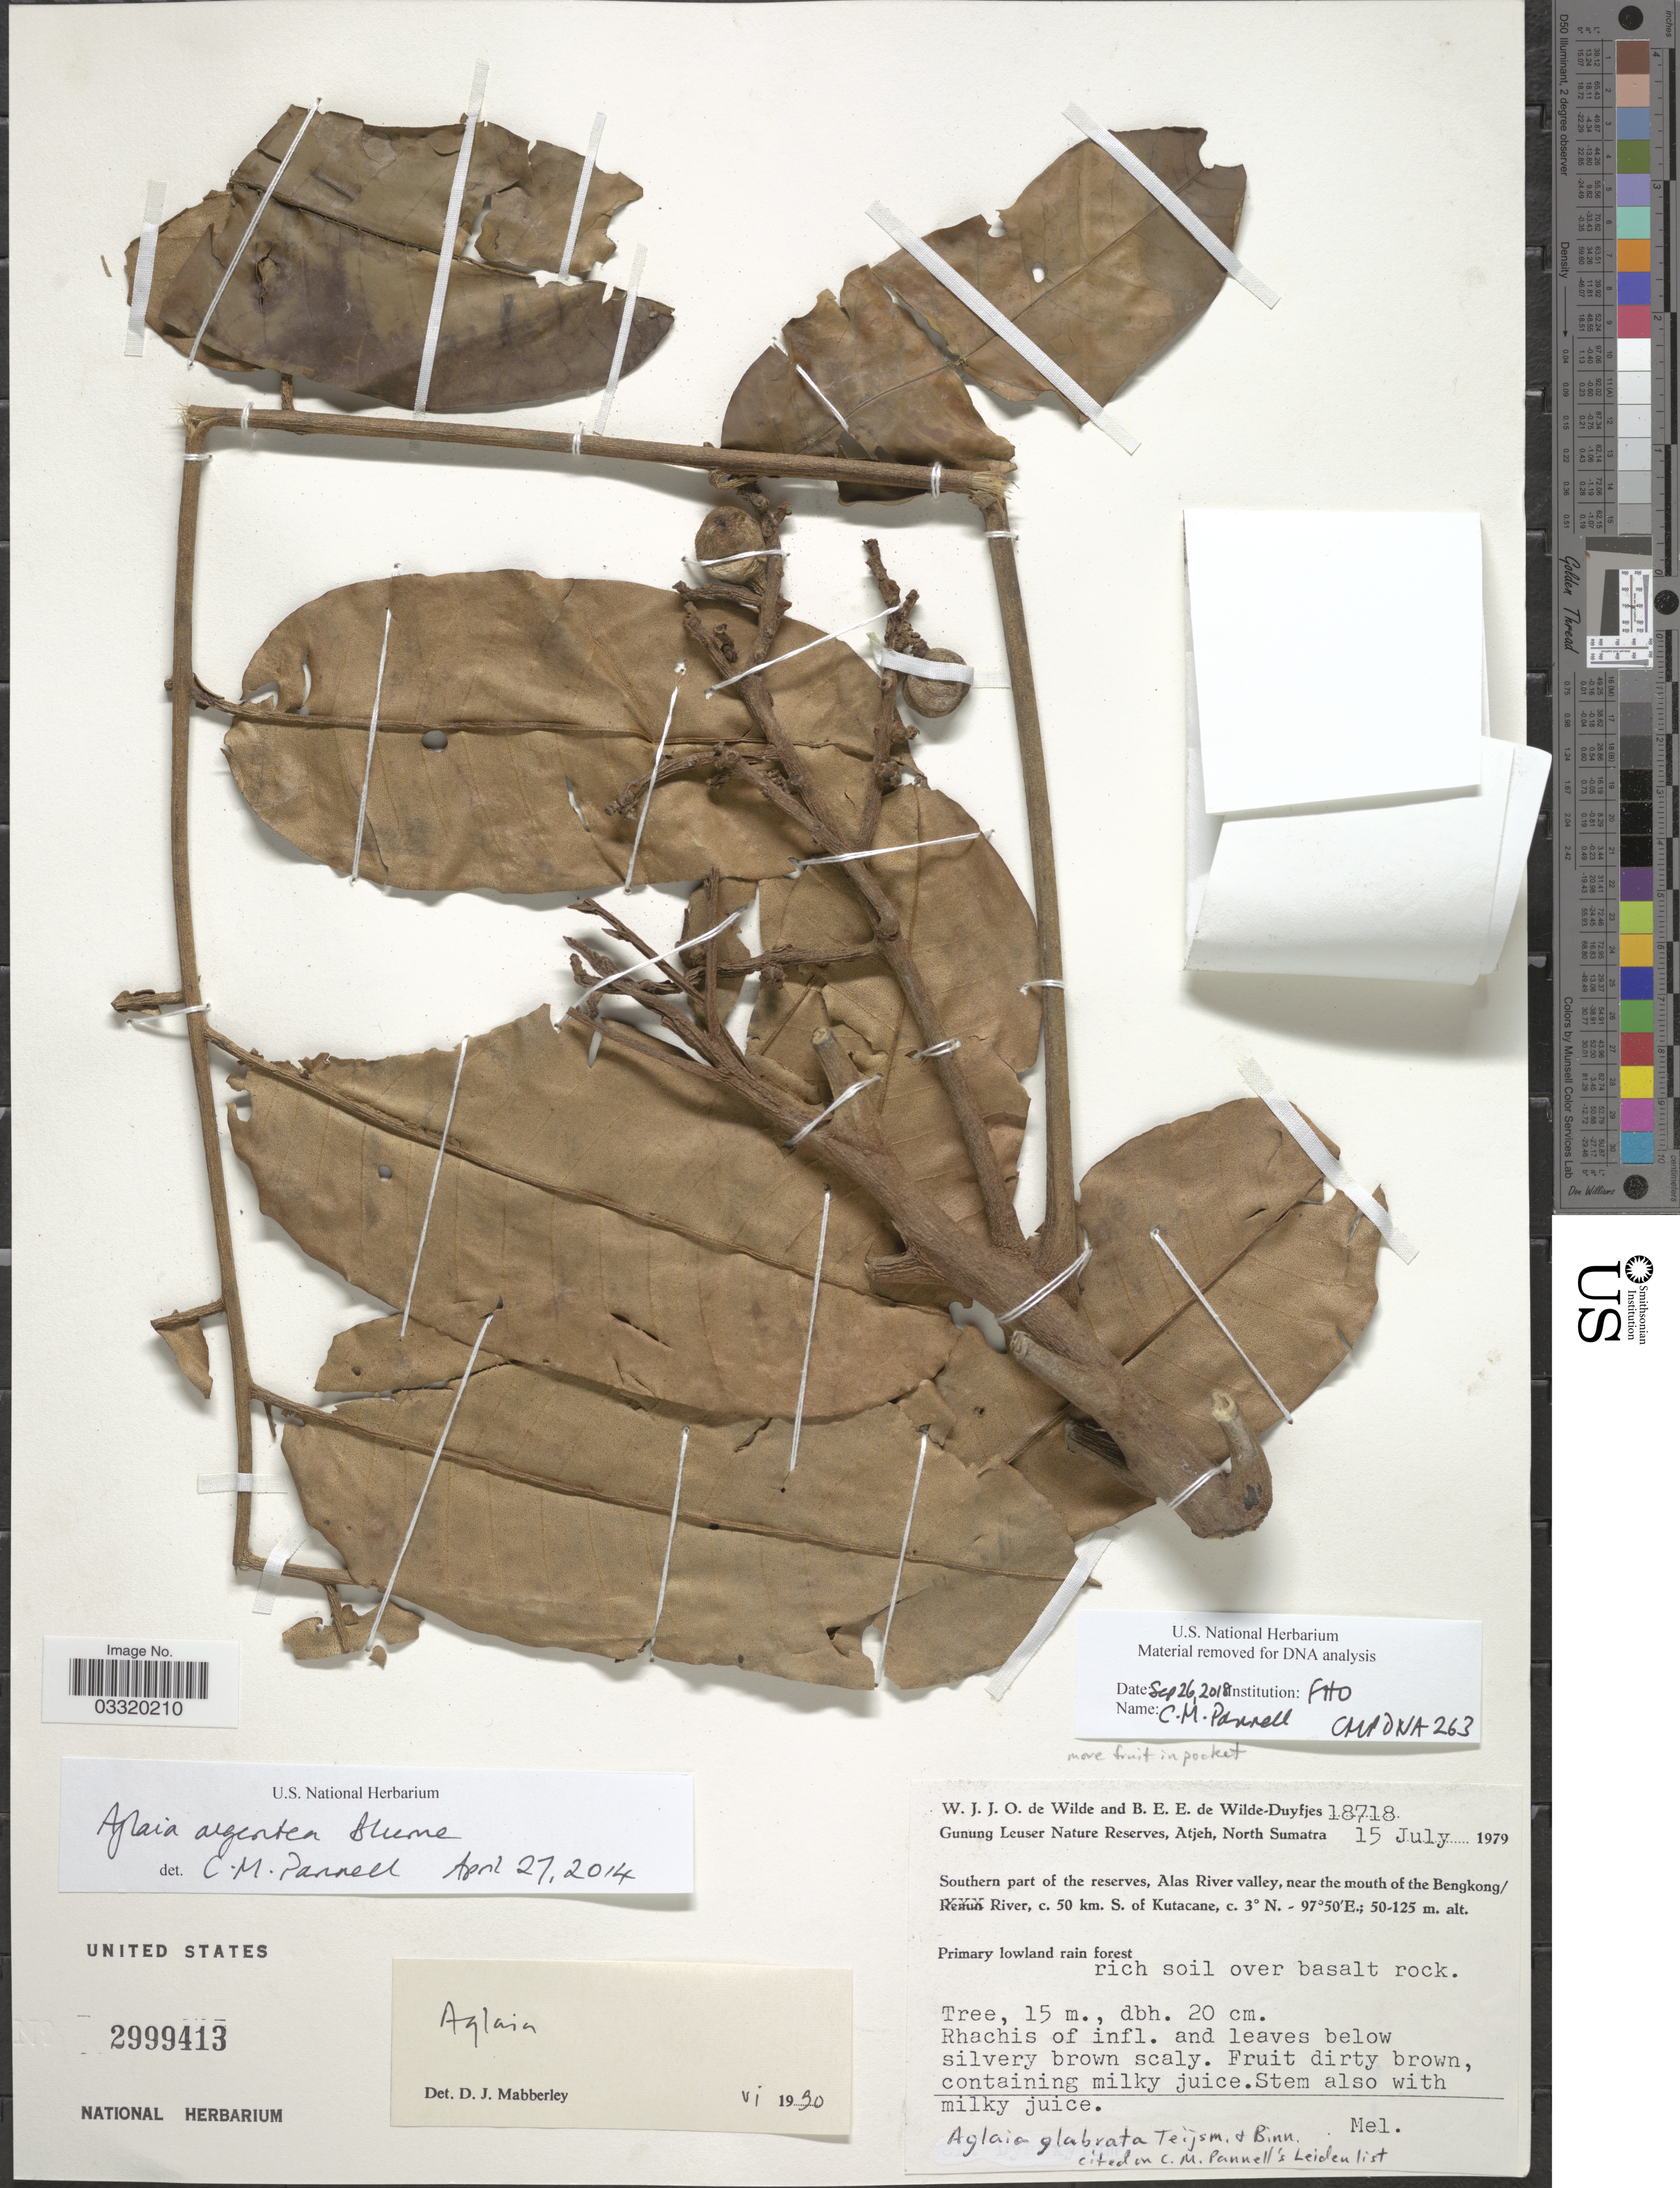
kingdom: Plantae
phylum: Tracheophyta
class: Magnoliopsida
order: Sapindales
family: Meliaceae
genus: Aglaia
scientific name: Aglaia argentea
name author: Blume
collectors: W. J. de Wilde & B. E. de Wilde-Duyfjes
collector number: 18718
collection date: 1979-07-15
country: Indonesia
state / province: Sumatra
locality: Gunung Leuser Nature Reserves, Atjeh, North Sumatra. Southern part of the reserves, Alas River valley, near the mouth of the Bengkong/ River, c. 50 km. S. of Kutacane.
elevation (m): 50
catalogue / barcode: US 2999413